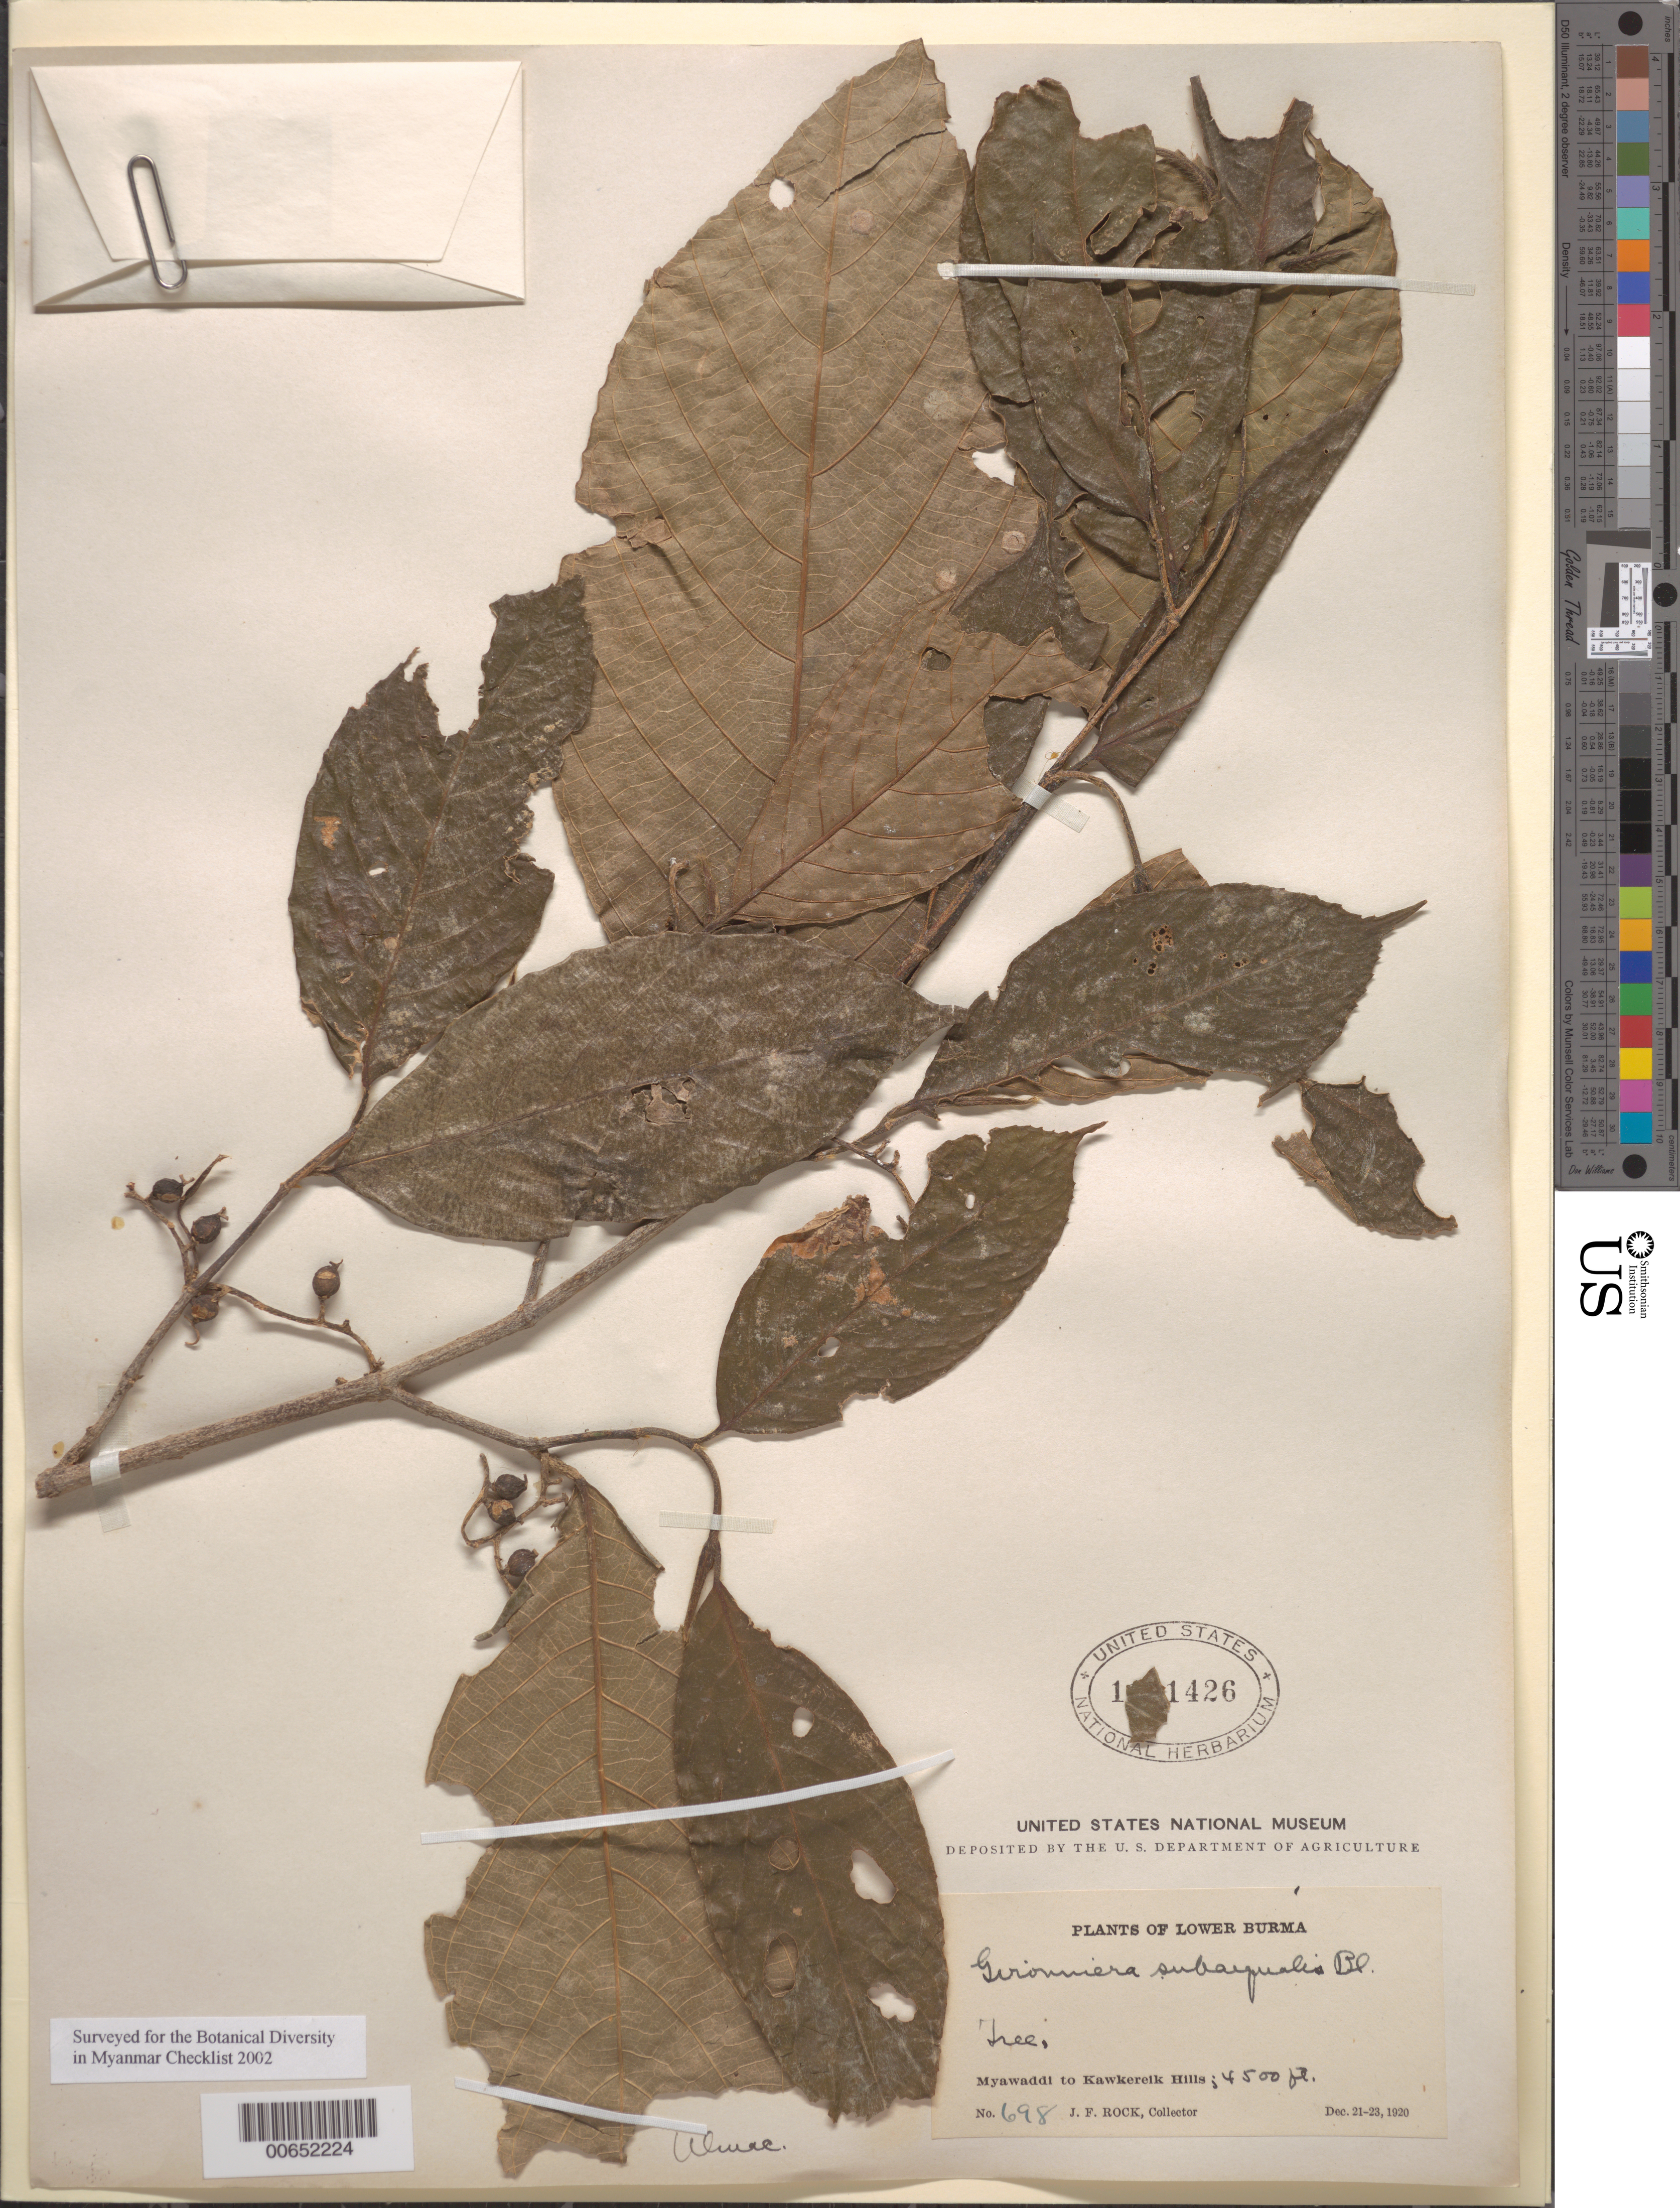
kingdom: Plantae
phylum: Tracheophyta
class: Magnoliopsida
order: Rosales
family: Cannabaceae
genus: Gironniera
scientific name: Gironniera subaequalis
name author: Planch.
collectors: J. F. Rock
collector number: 698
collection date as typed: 21 Dec 1920 to 23 Dec 1920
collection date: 1920-12-21/1920-12-23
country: Myanmar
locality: Lower Burma, Myawaddi to Kawkereik Hills.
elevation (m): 1372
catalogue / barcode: US 1171426